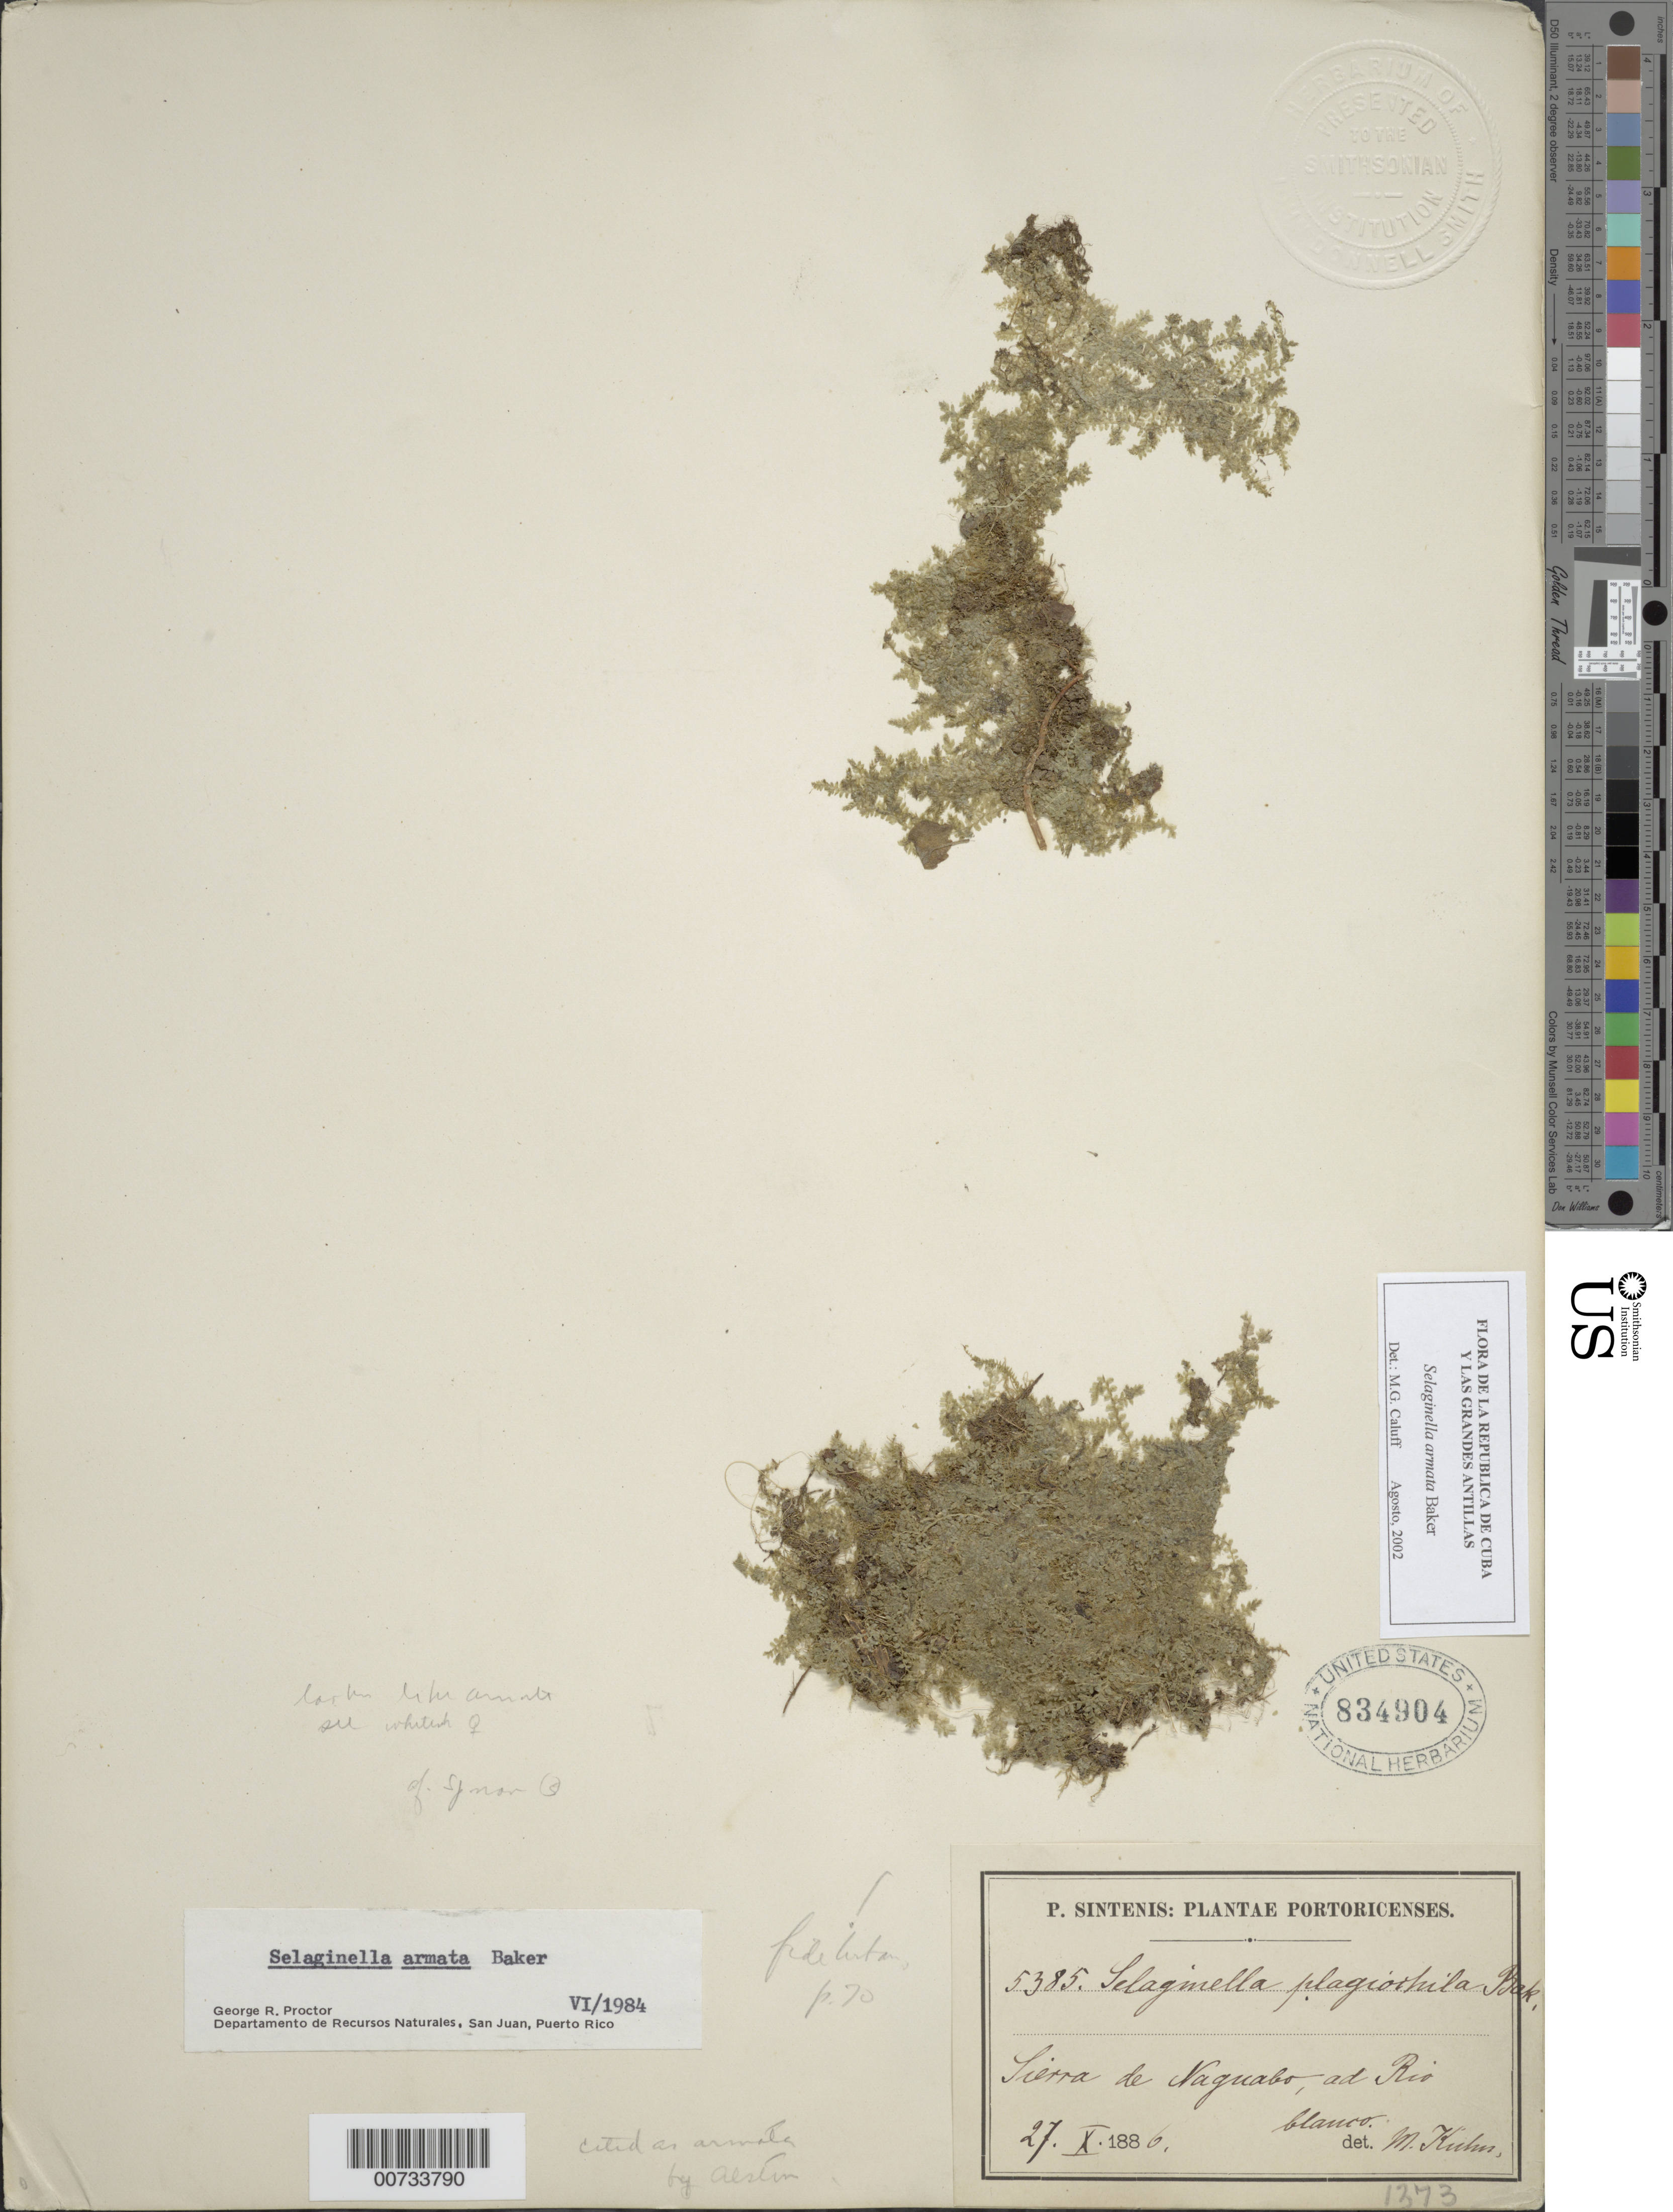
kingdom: Plantae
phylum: Tracheophyta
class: Lycopodiopsida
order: Selaginellales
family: Selaginellaceae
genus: Selaginella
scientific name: Selaginella armata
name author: Baker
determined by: Caluff, M. García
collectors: P. Sintenis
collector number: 5385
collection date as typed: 27 Oct 1886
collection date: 1886-10-27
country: Puerto Rico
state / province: Naguabo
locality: Sierra de Naguabo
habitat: Ad Rio Blanco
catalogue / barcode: US 834904